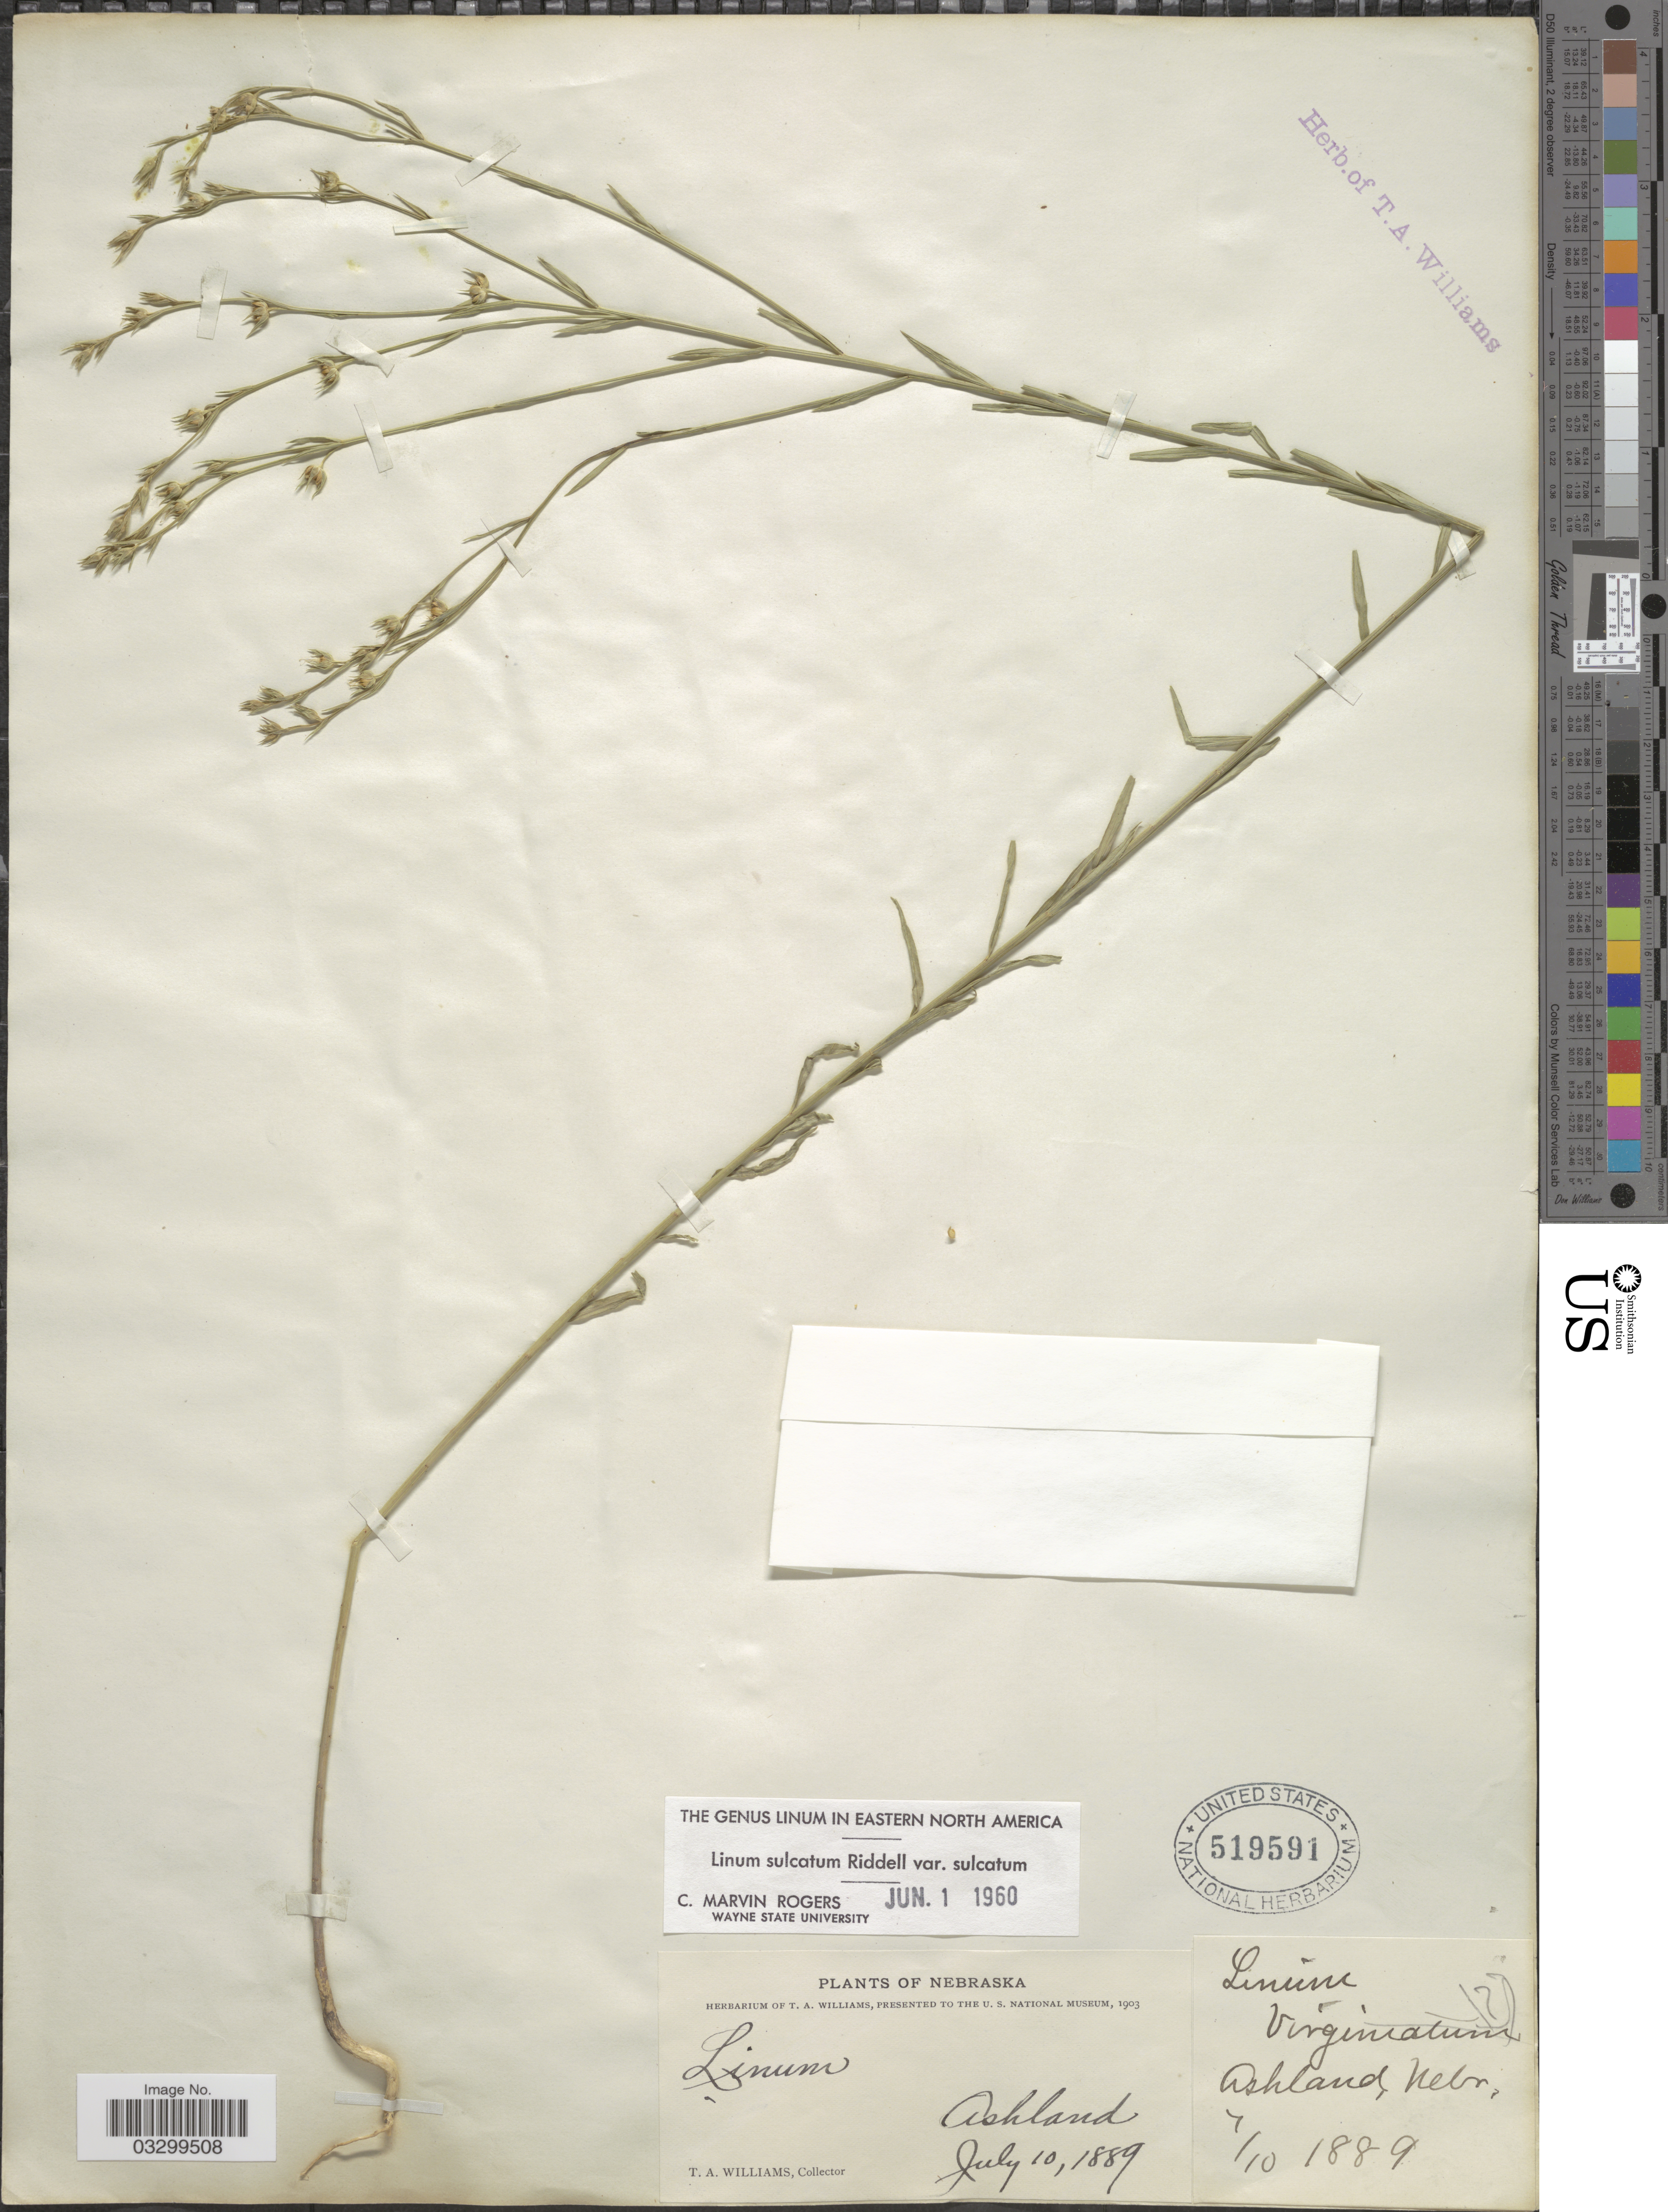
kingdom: Plantae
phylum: Tracheophyta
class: Magnoliopsida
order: Malpighiales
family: Linaceae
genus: Linum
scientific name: Linum sulcatum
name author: Riddell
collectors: T. Williams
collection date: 1889-07-10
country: United States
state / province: Nebraska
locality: Ashland.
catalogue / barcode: US 519591